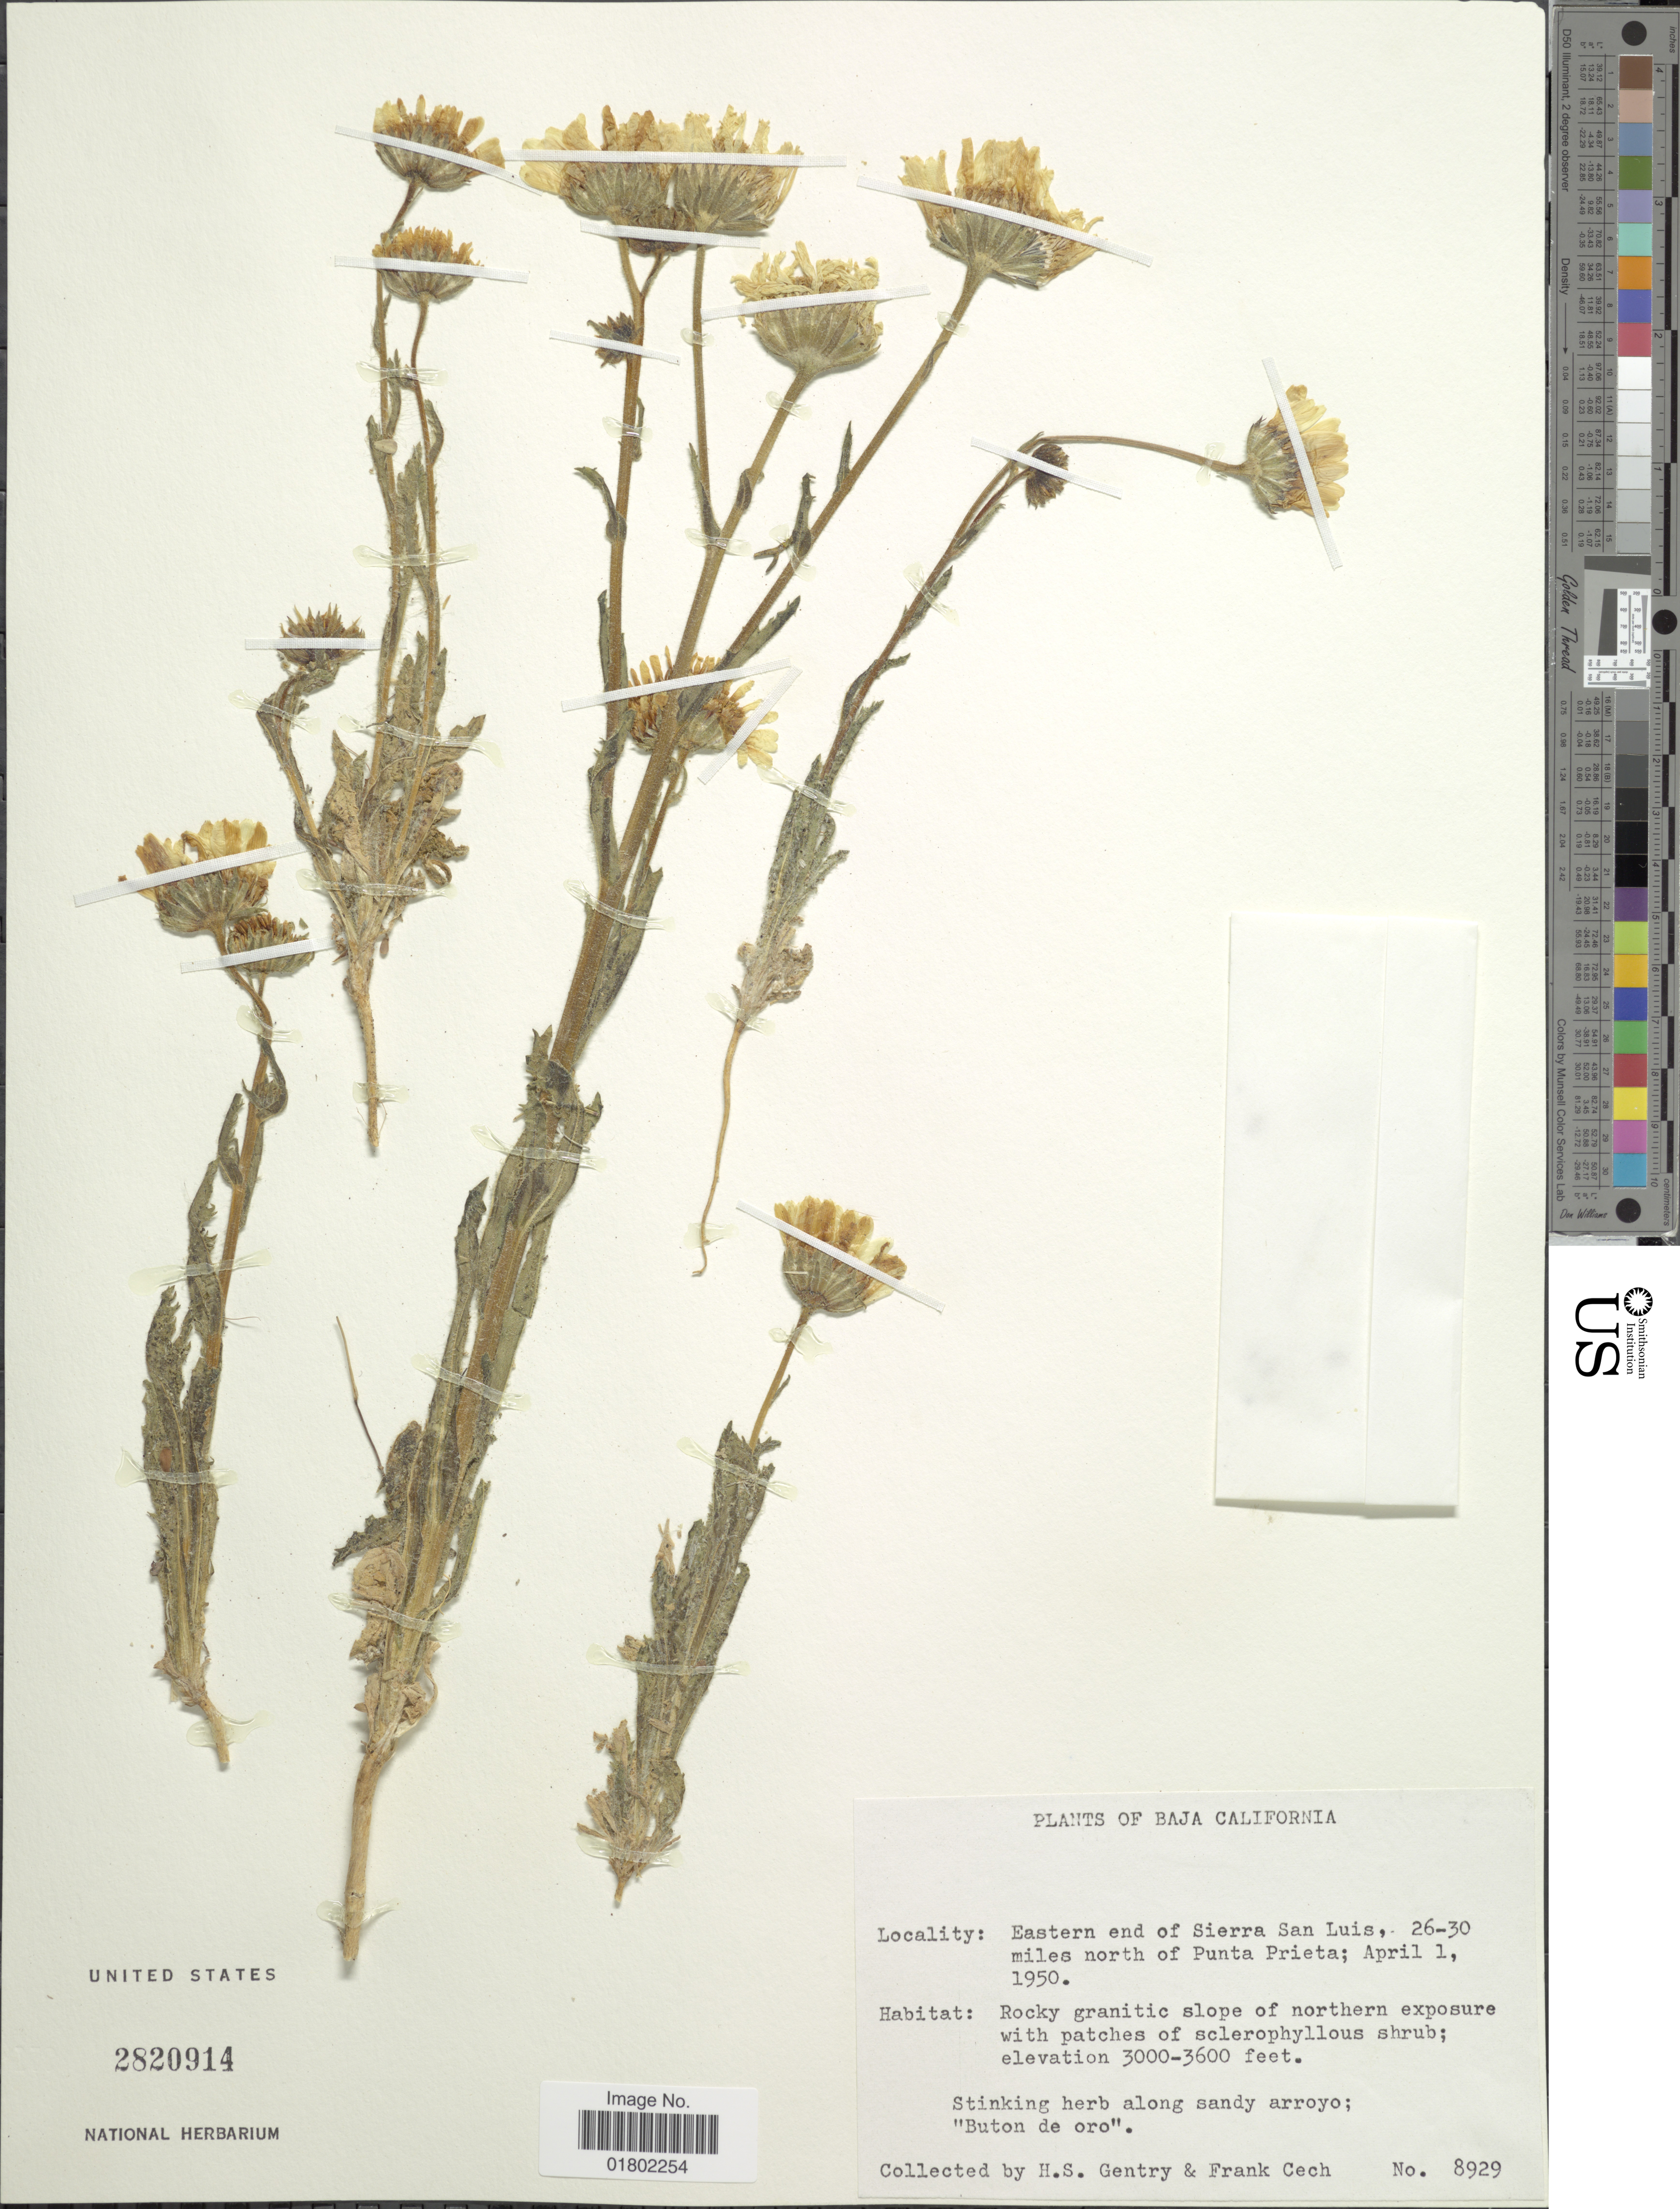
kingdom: Plantae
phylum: Tracheophyta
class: Magnoliopsida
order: Asterales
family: Asteraceae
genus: Hulsea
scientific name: Hulsea mexicana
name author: Rydb.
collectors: H. S. Gentry & F. Cech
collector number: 8929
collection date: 1950-04-01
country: Mexico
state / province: Baja California Norte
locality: Eastern end of Sierra San Luis, 26-30 miles north of Punta Prieta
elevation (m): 914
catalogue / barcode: US 2820914